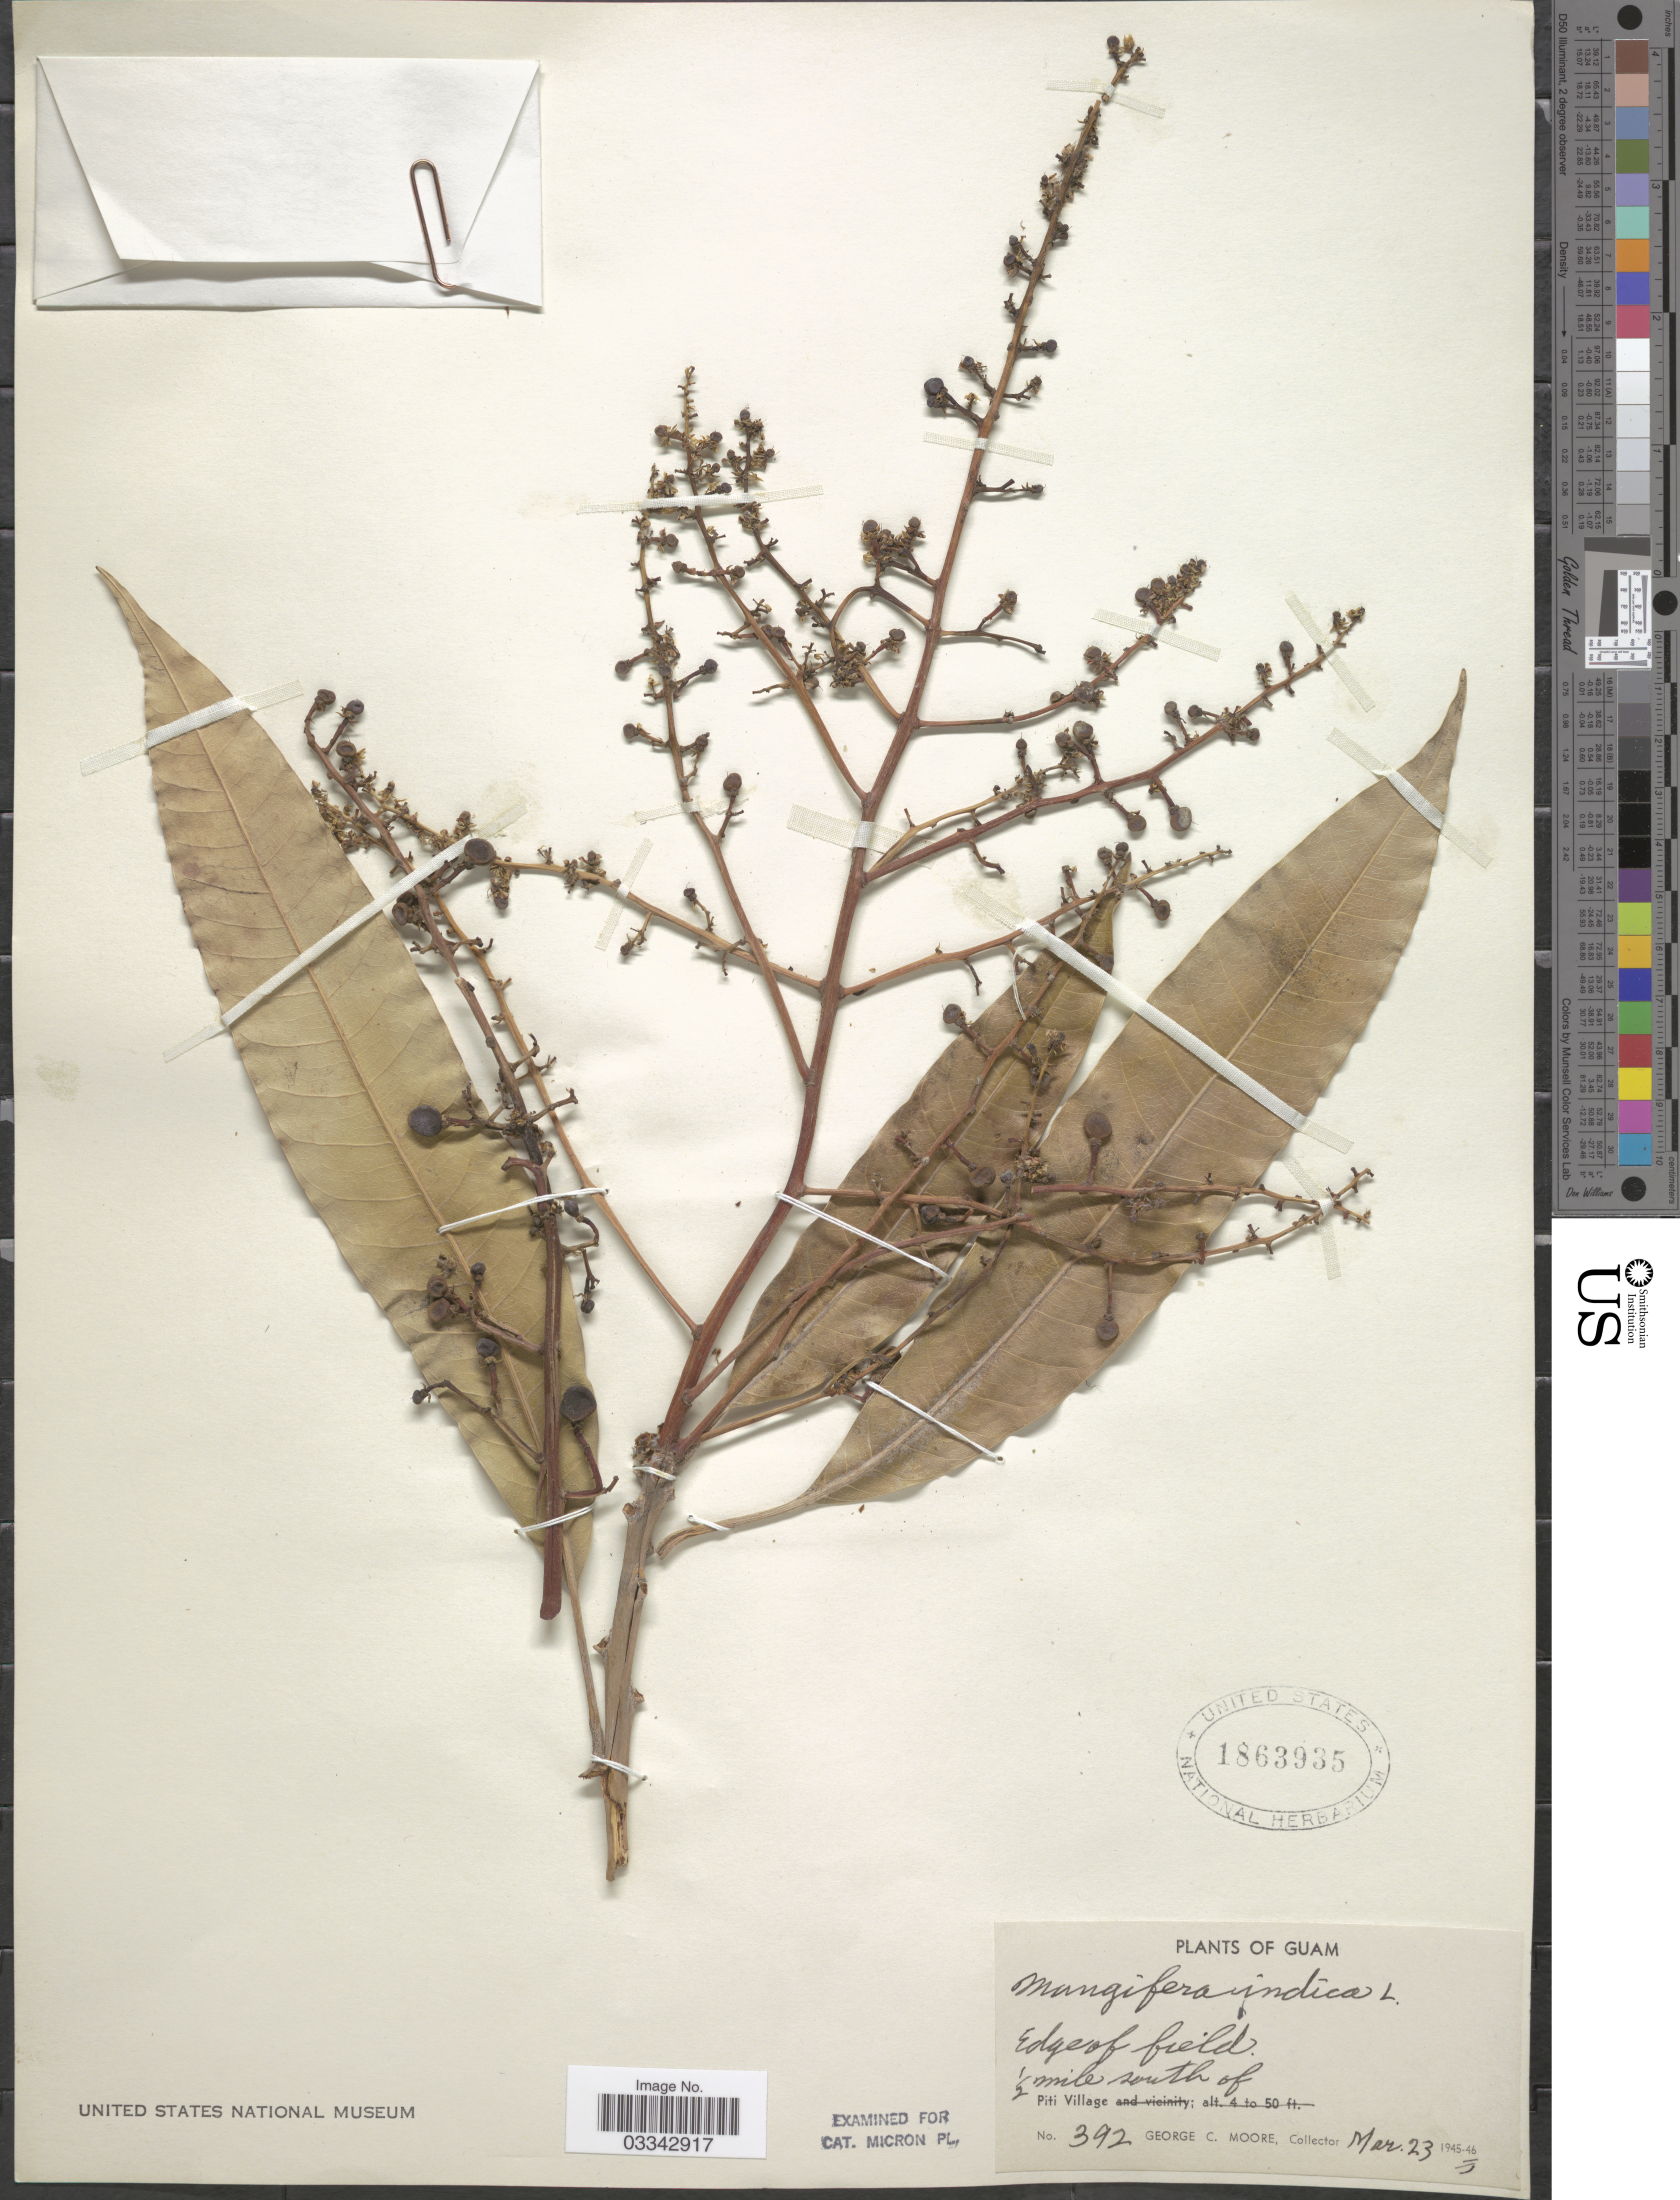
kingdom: Plantae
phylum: Tracheophyta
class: Magnoliopsida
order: Sapindales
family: Anacardiaceae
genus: Mangifera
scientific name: Mangifera indica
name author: L.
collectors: G. C. Moore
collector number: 392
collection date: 1946-03-23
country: Guam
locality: ½ mile south of Piti Village.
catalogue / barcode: US 1863935